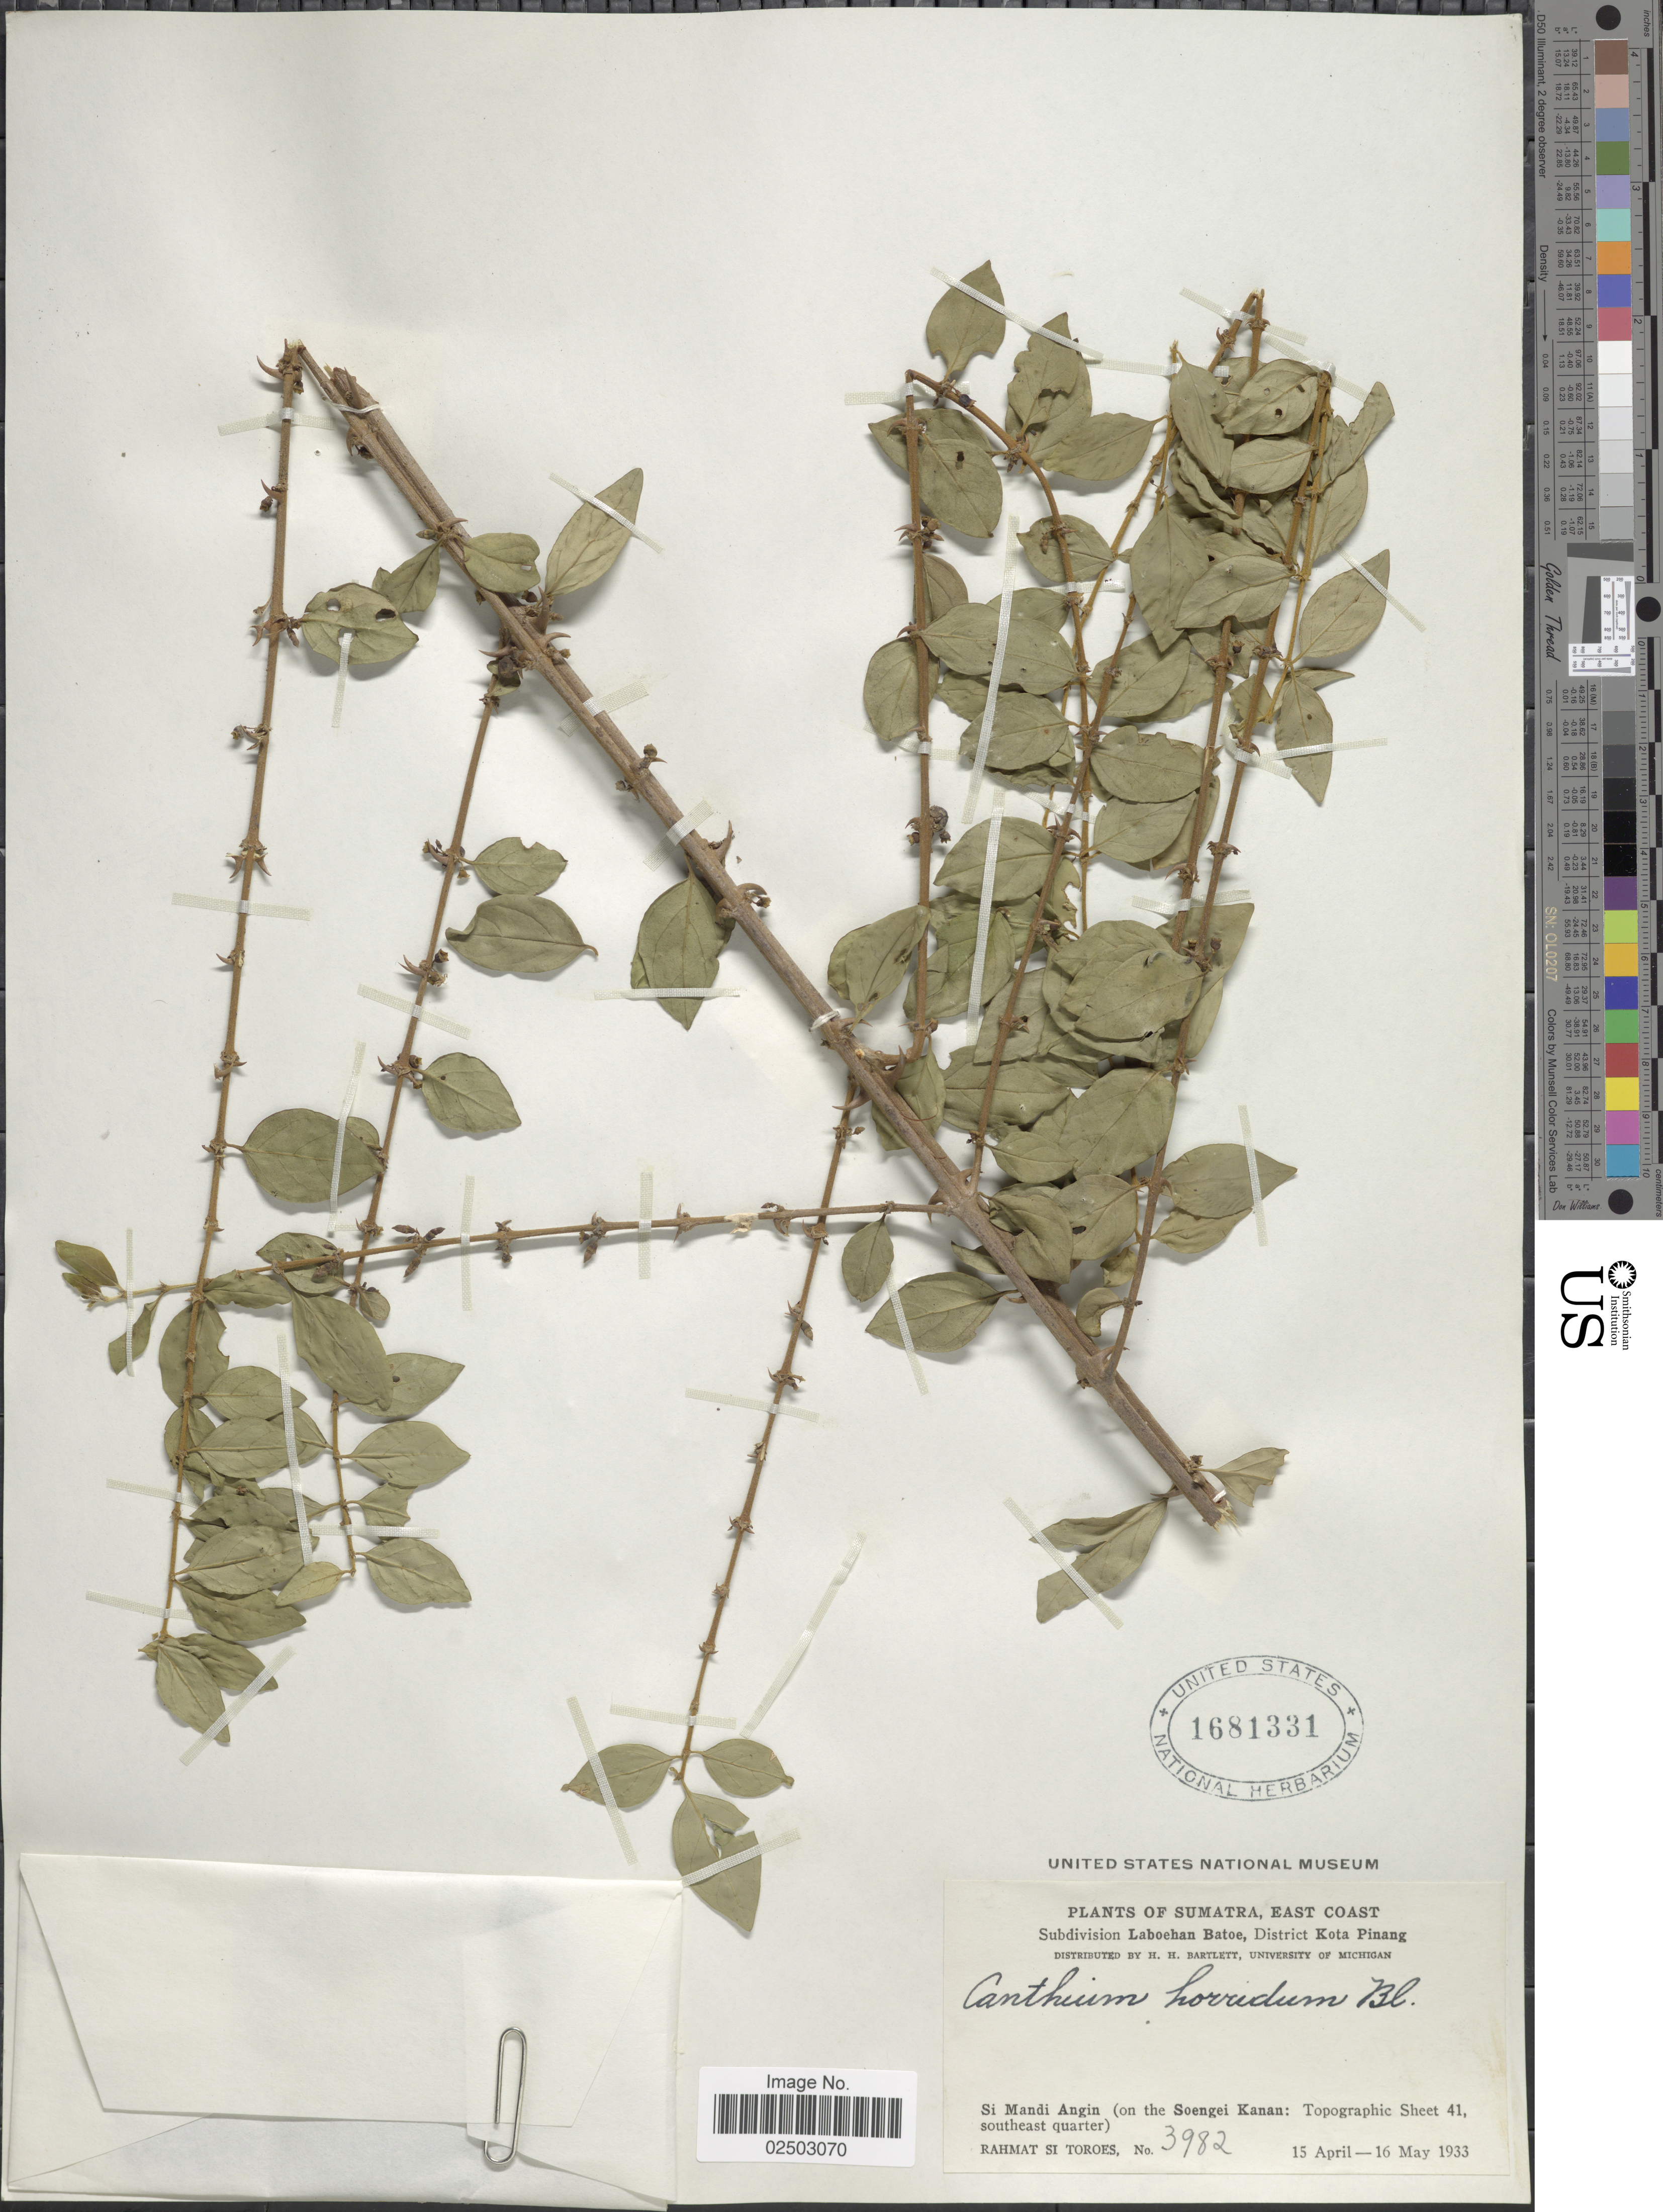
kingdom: Plantae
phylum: Tracheophyta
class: Magnoliopsida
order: Gentianales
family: Rubiaceae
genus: Canthium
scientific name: Canthium horridum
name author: Blume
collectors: Rahmat Si Boeea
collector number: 3982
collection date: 1933-04-15/1933-05-16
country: Indonesia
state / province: Sumatra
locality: East Coast, Subdivision Laboehan Batoe, District Kota Pinang, Si Mandi Angin (on the Soengei Kanan: Topographic Sheet 41, southeast quarter)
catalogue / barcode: US 1681331